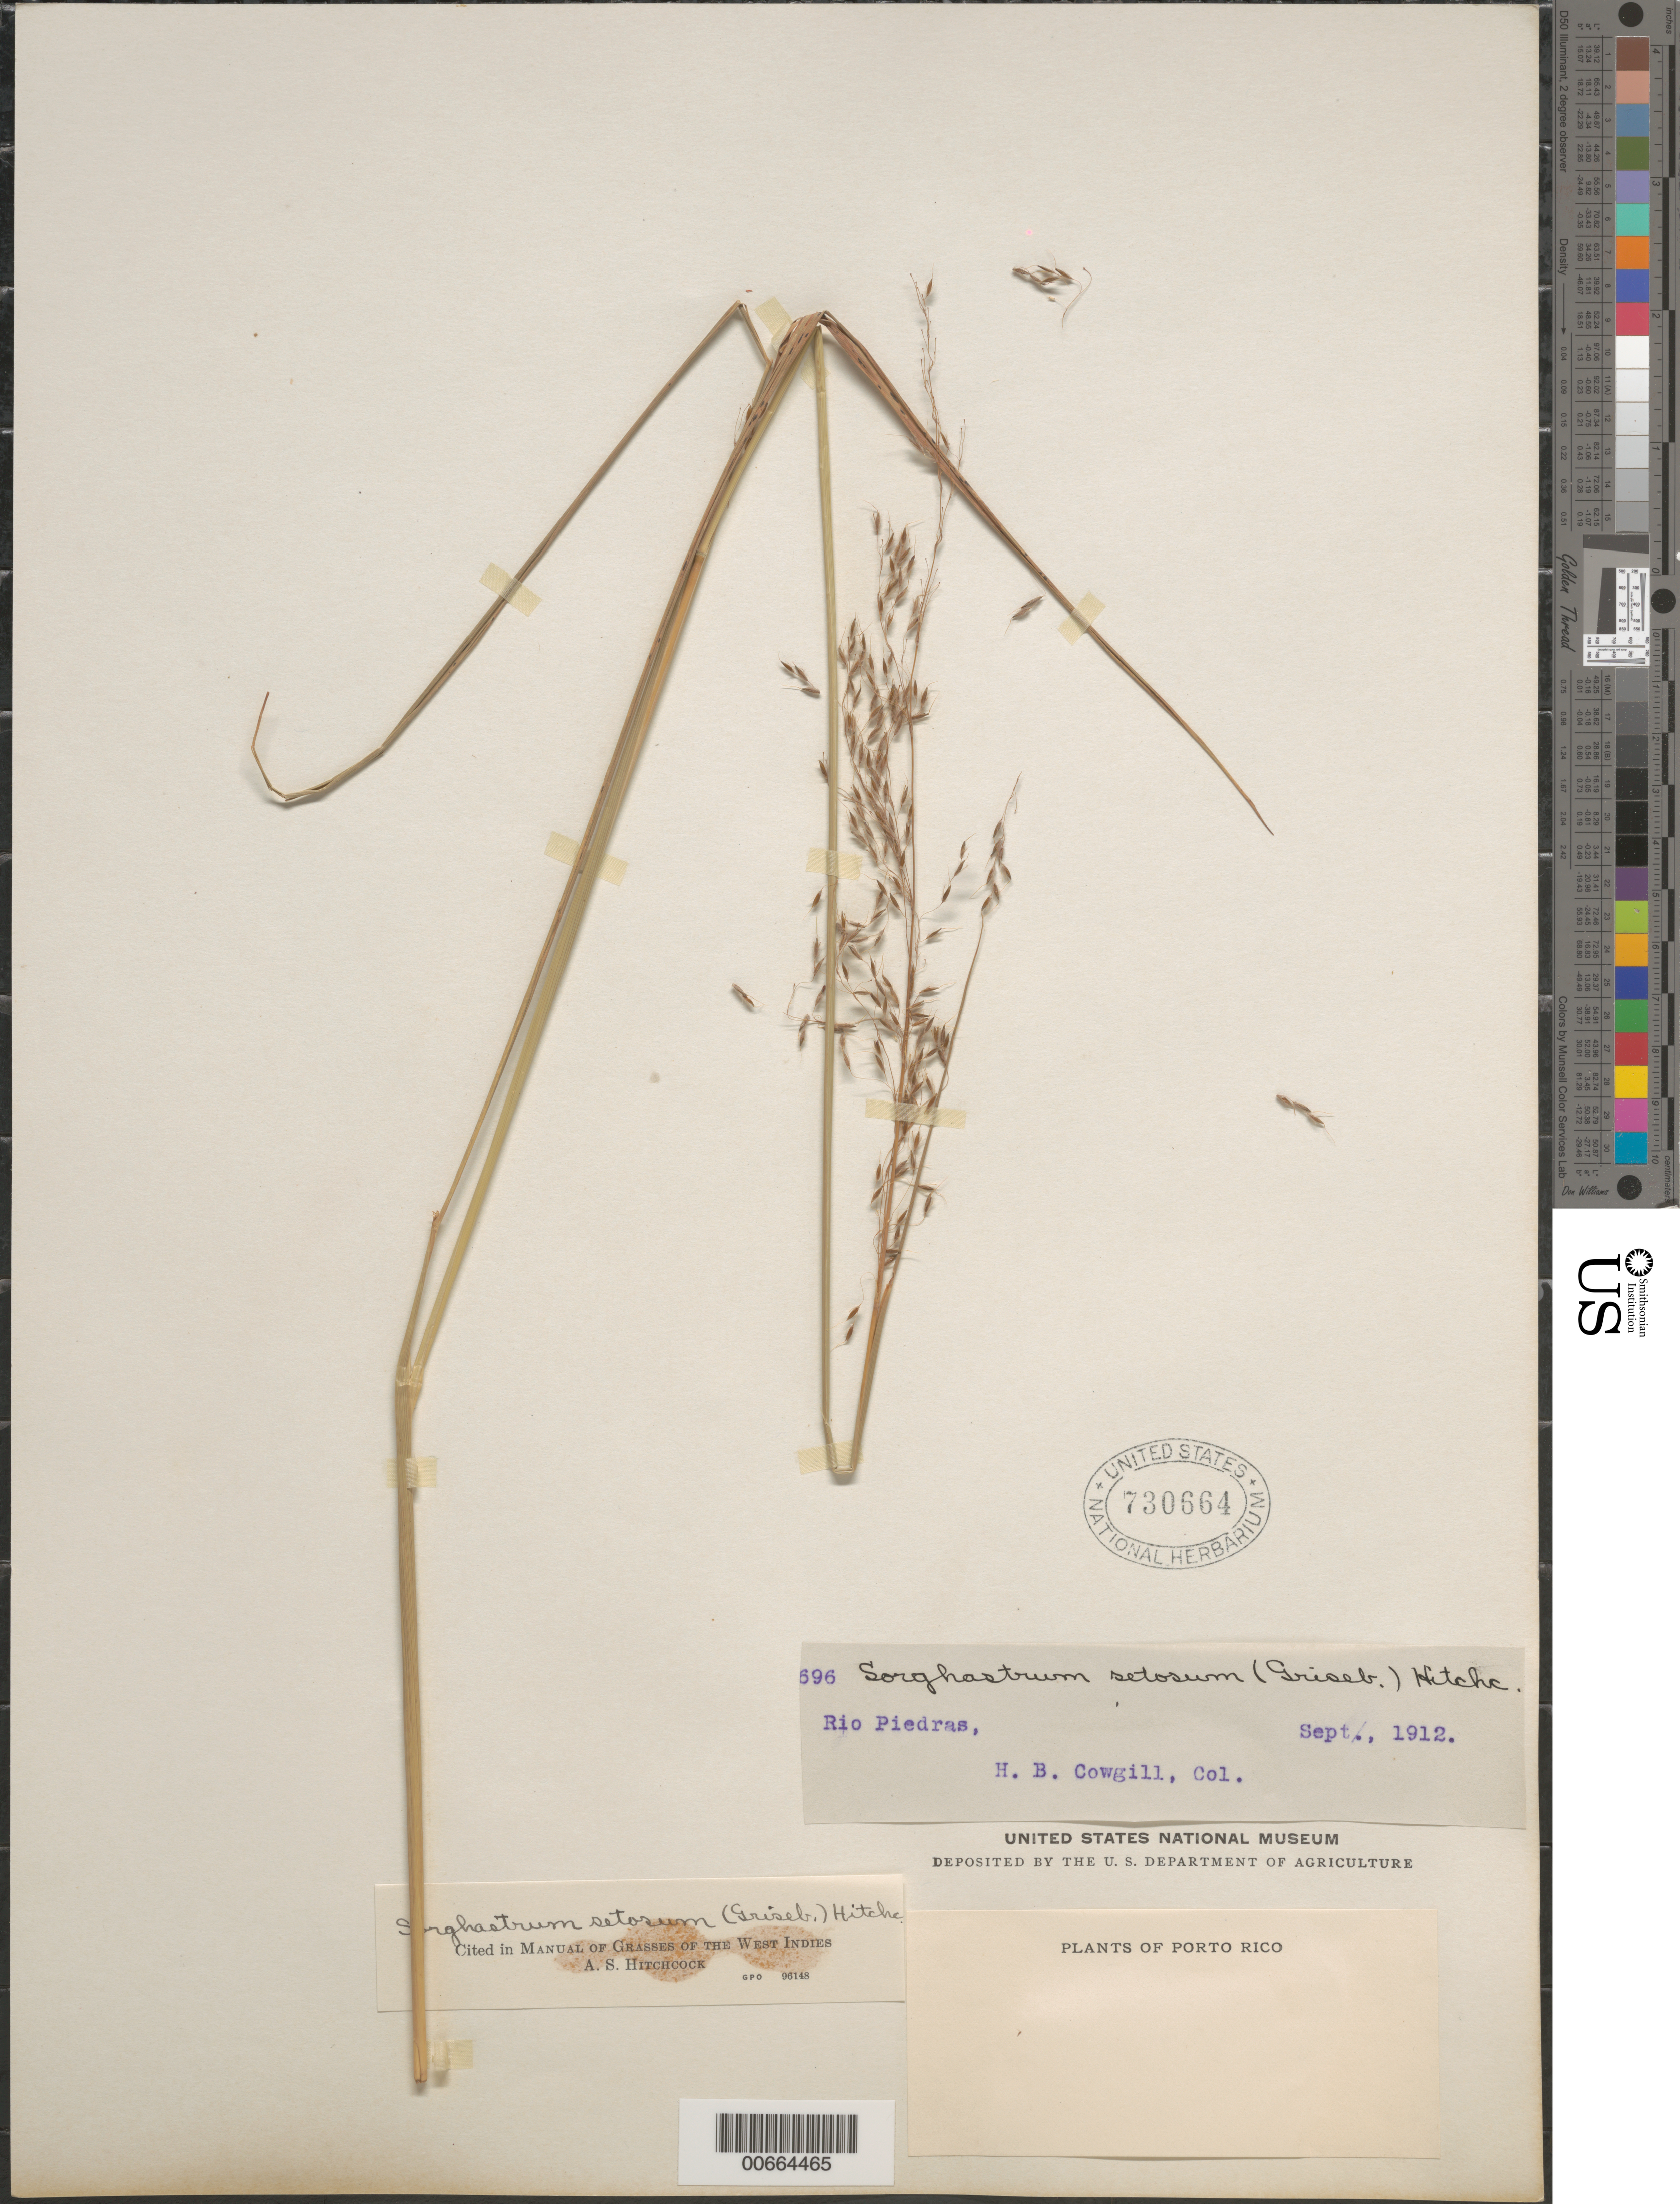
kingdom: Plantae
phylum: Tracheophyta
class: Liliopsida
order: Poales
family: Poaceae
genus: Sorghastrum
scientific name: Sorghastrum setosum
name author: (Griseb.) Hitchc.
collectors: H. Cowgill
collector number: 696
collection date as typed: Sep 1912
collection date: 1912-09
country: Puerto Rico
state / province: San Juan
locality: Rio Piedras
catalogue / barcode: US 730664